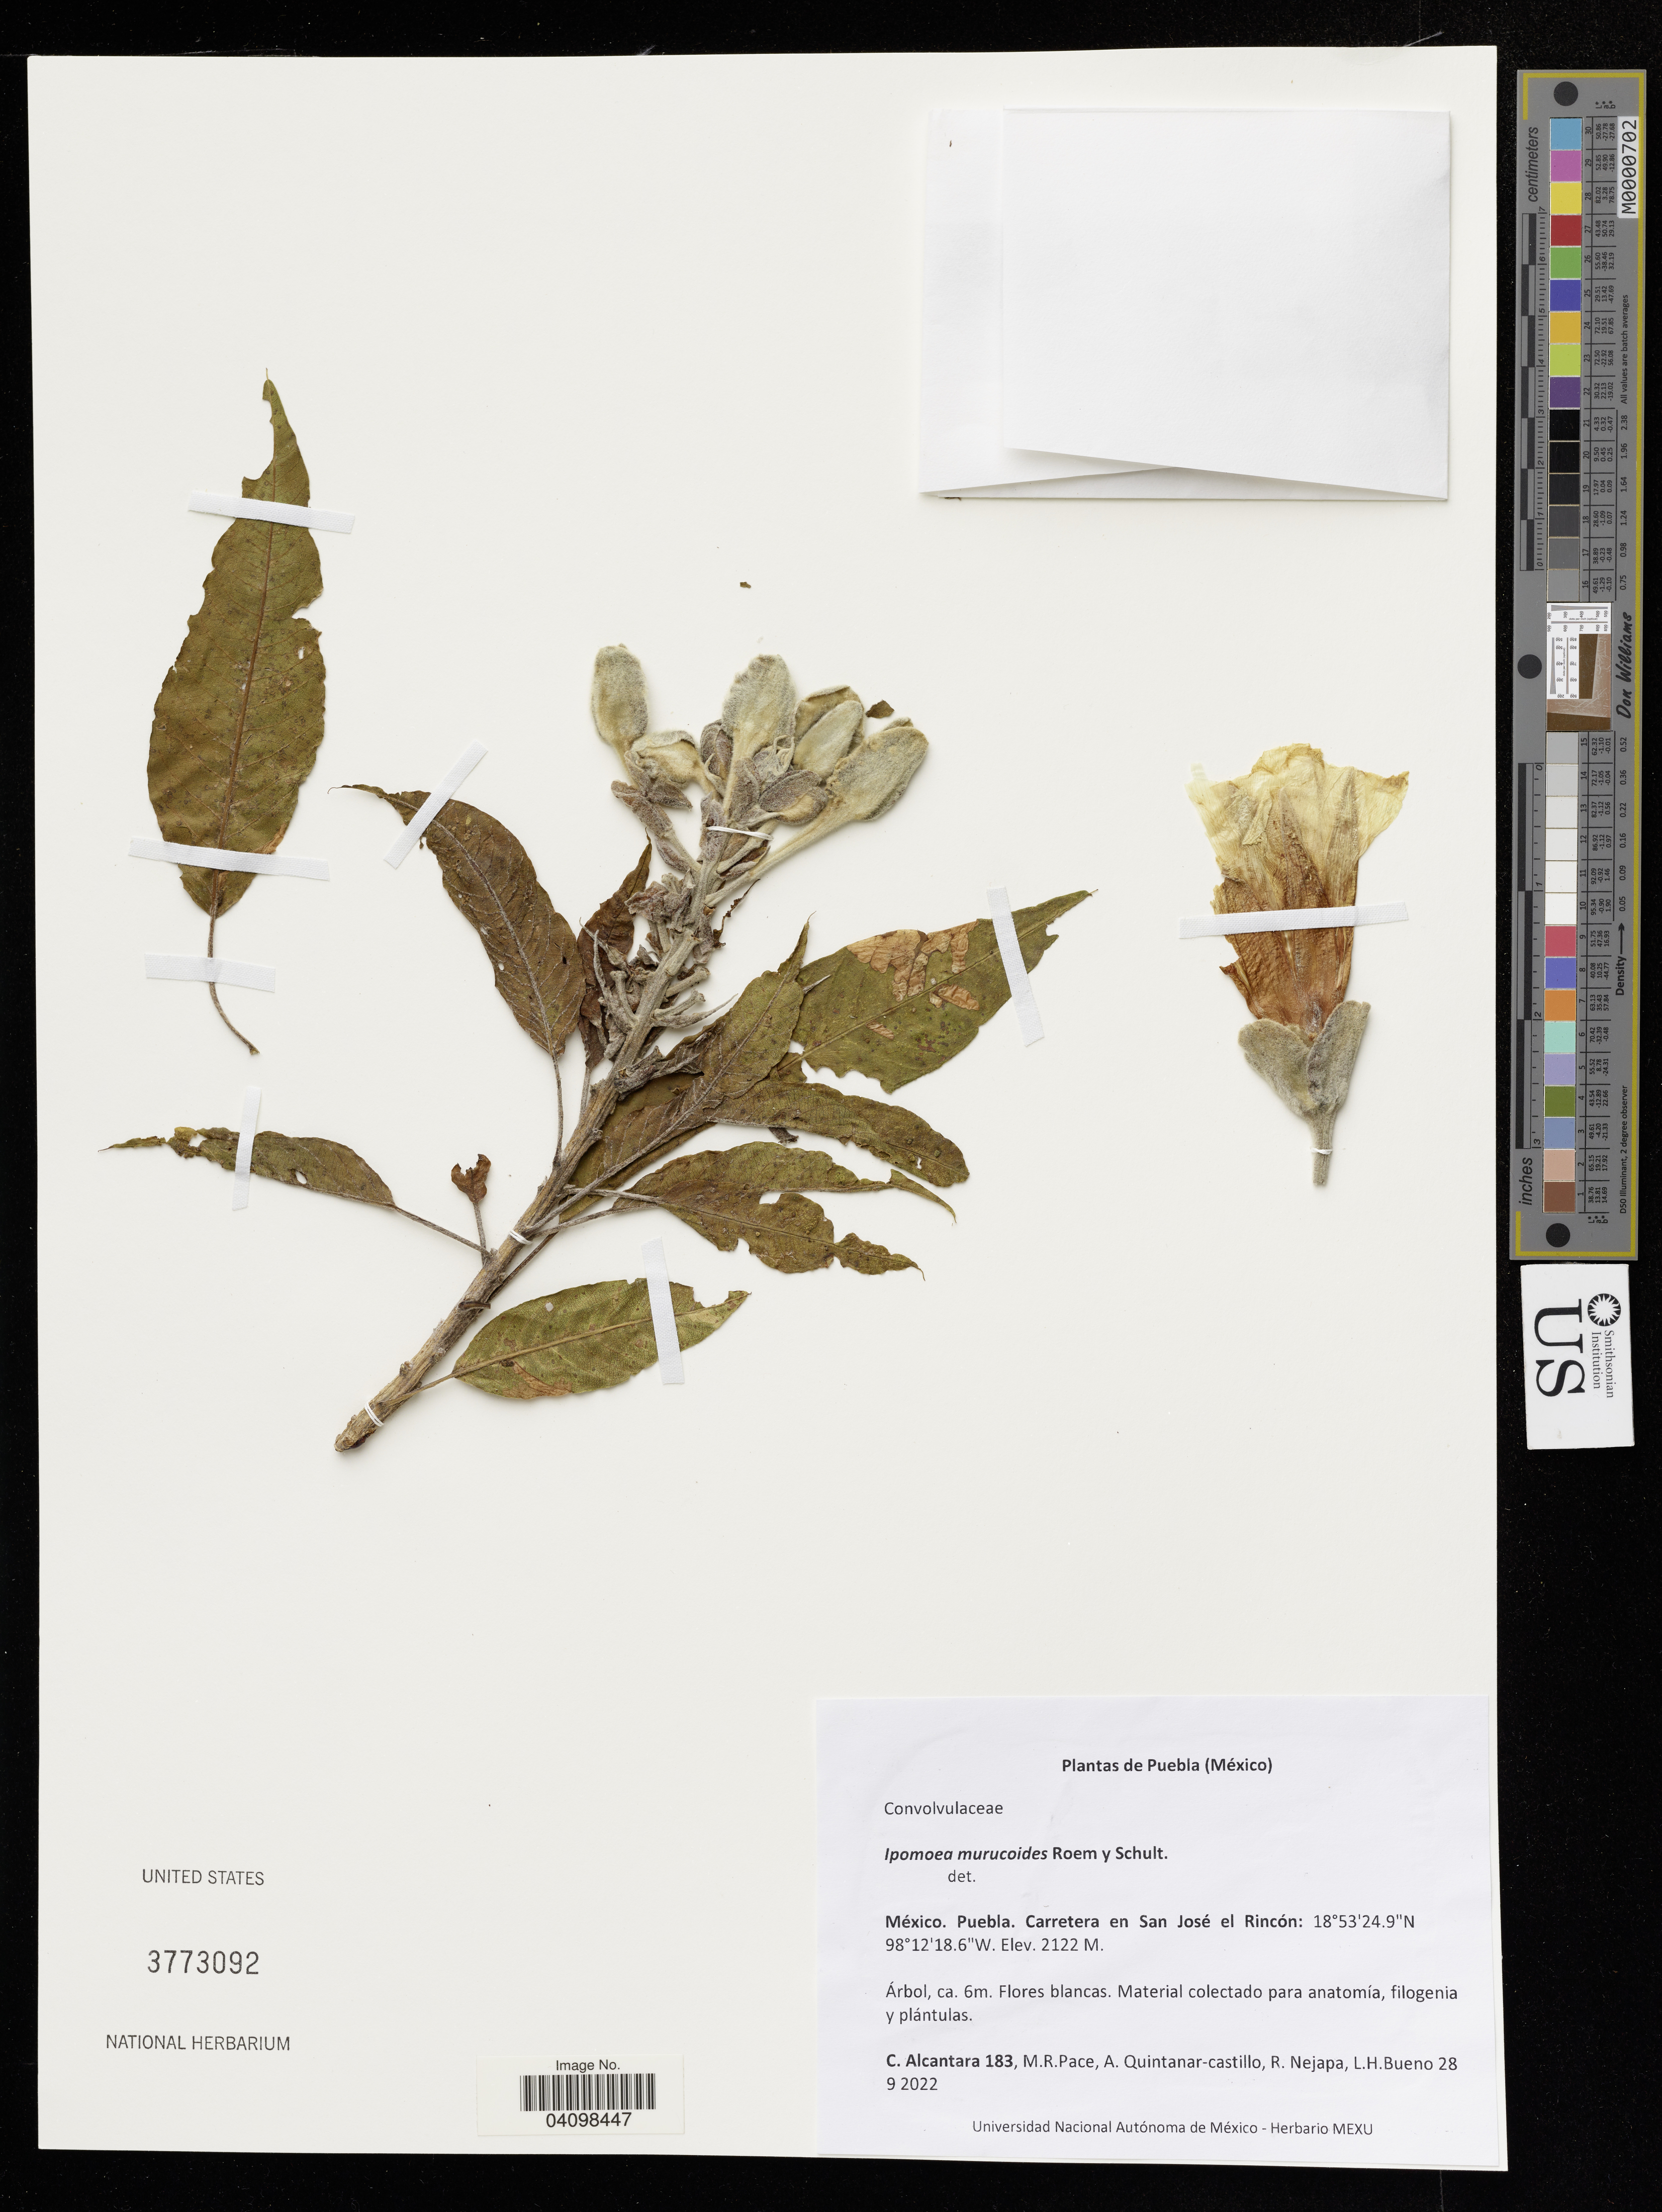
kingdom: Plantae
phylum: Tracheophyta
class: Magnoliopsida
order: Solanales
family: Convolvulaceae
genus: Ipomoea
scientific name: Ipomoea murucoides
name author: Roem. & Schult.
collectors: C. Alcantara, M. R. Pace & R. Nejapa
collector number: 183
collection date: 2022-09-28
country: Mexico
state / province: Puebla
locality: Carretera en San José el Rincón.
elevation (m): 2122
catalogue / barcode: US 3773092